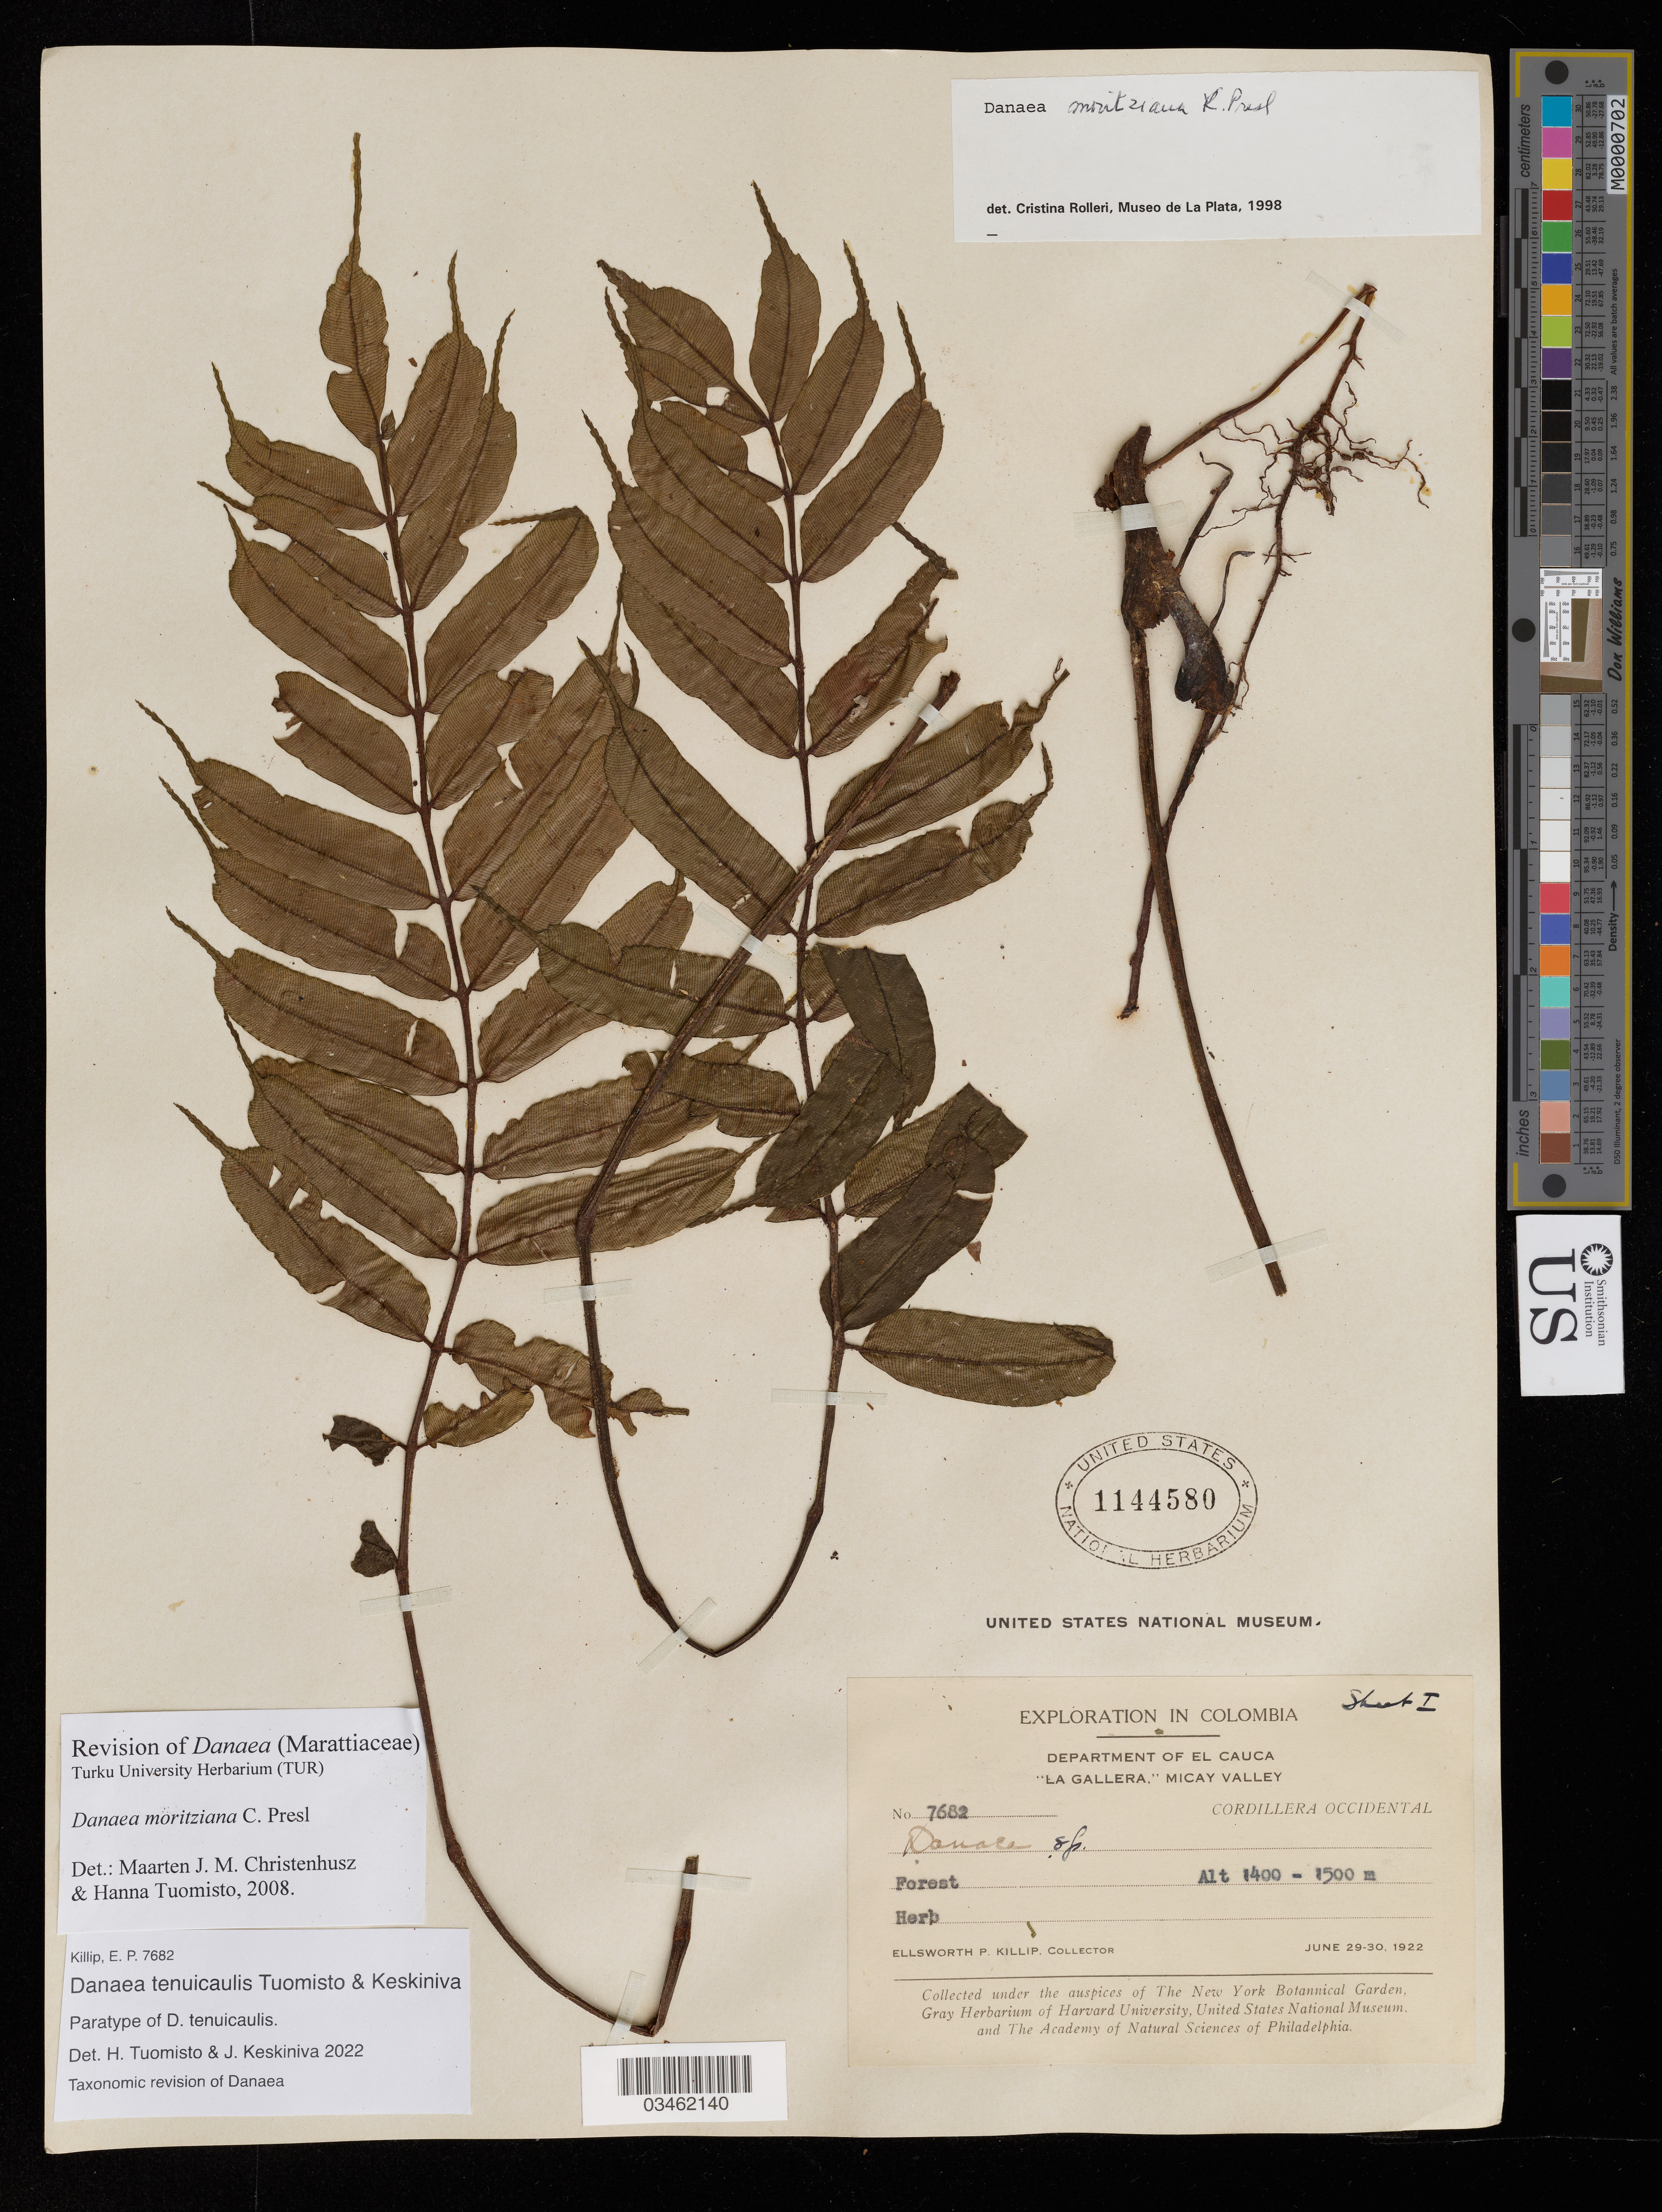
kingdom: Plantae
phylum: Tracheophyta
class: Polypodiopsida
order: Marattiales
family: Marattiaceae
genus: Danaea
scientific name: Danaea tenuicaulis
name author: Tuomisto & Keskiniva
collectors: E. P. Killip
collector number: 7682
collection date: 1922-06-29/1922-06-30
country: Colombia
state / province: Cauca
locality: Exploration in Colombia. Department of El Cauca."La Gallera", Micay Valley.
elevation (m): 1400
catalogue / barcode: US 1144580